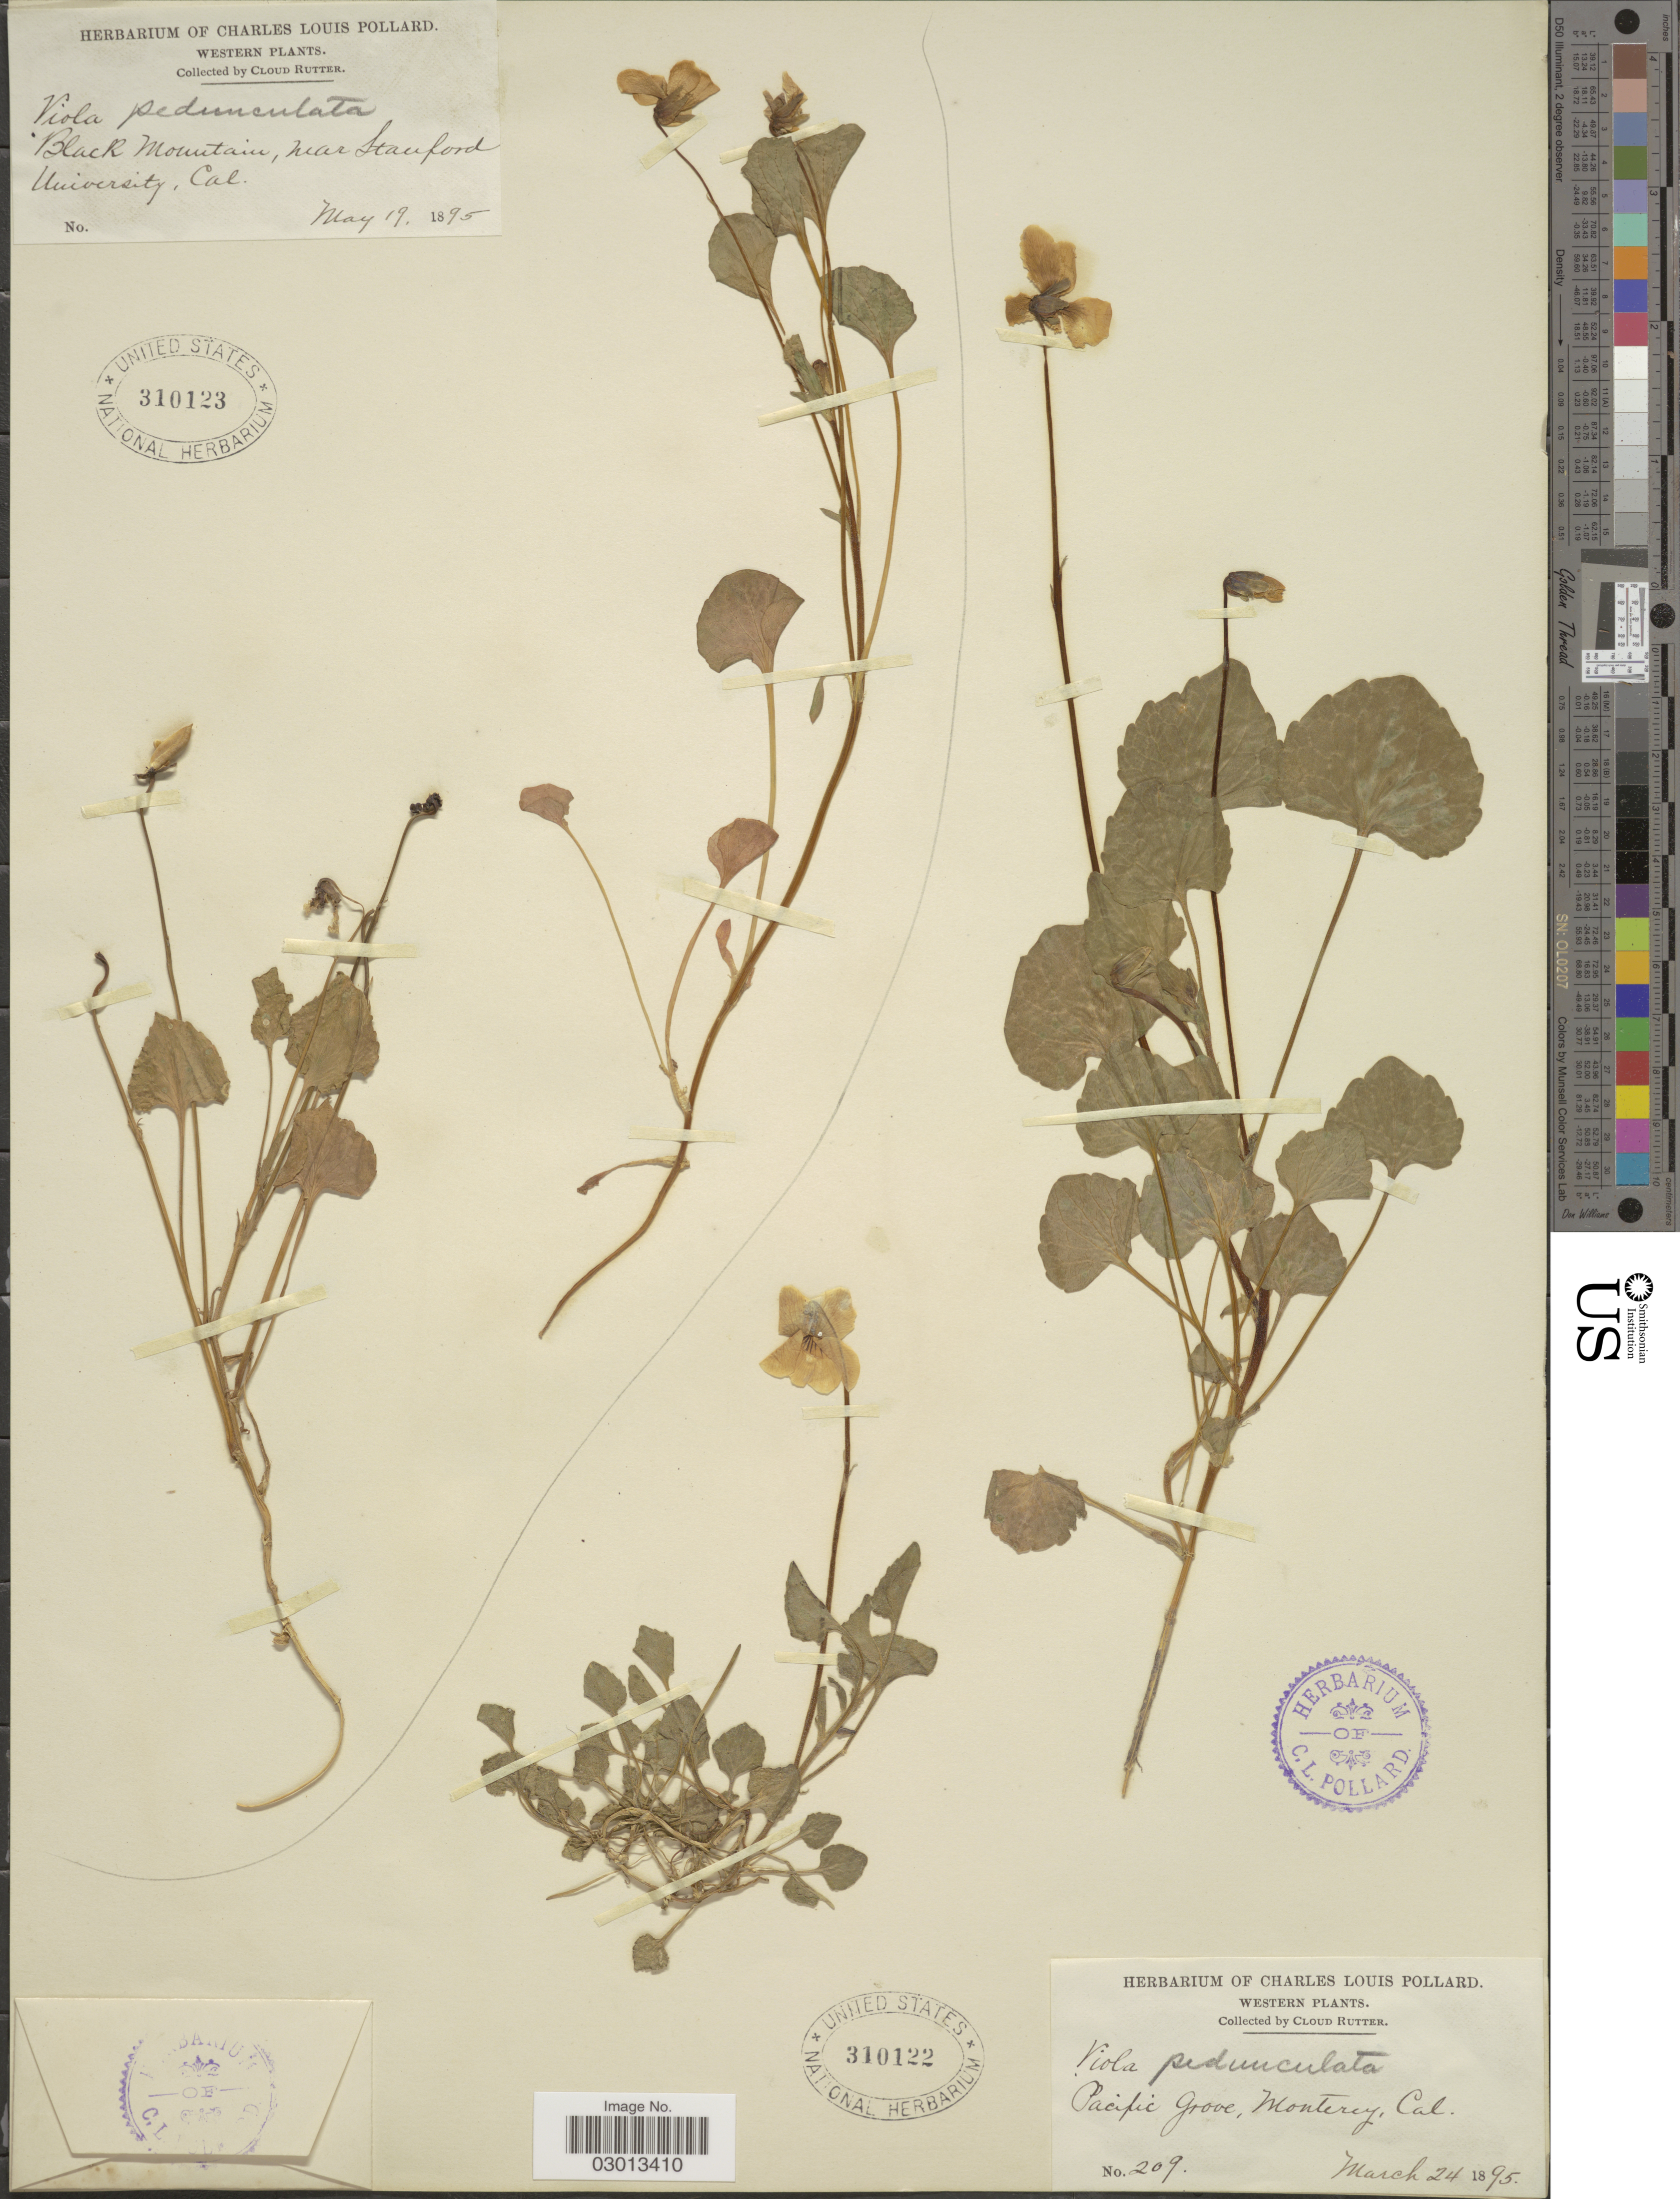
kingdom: Plantae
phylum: Tracheophyta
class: Magnoliopsida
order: Malpighiales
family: Violaceae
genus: Viola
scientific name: Viola pedunculata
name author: Torr. & A. Gray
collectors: C. Rutter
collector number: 209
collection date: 1895-03-24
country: United States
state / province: California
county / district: Monterey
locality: Western. Pacific Grove, Monterey.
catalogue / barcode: US 310122